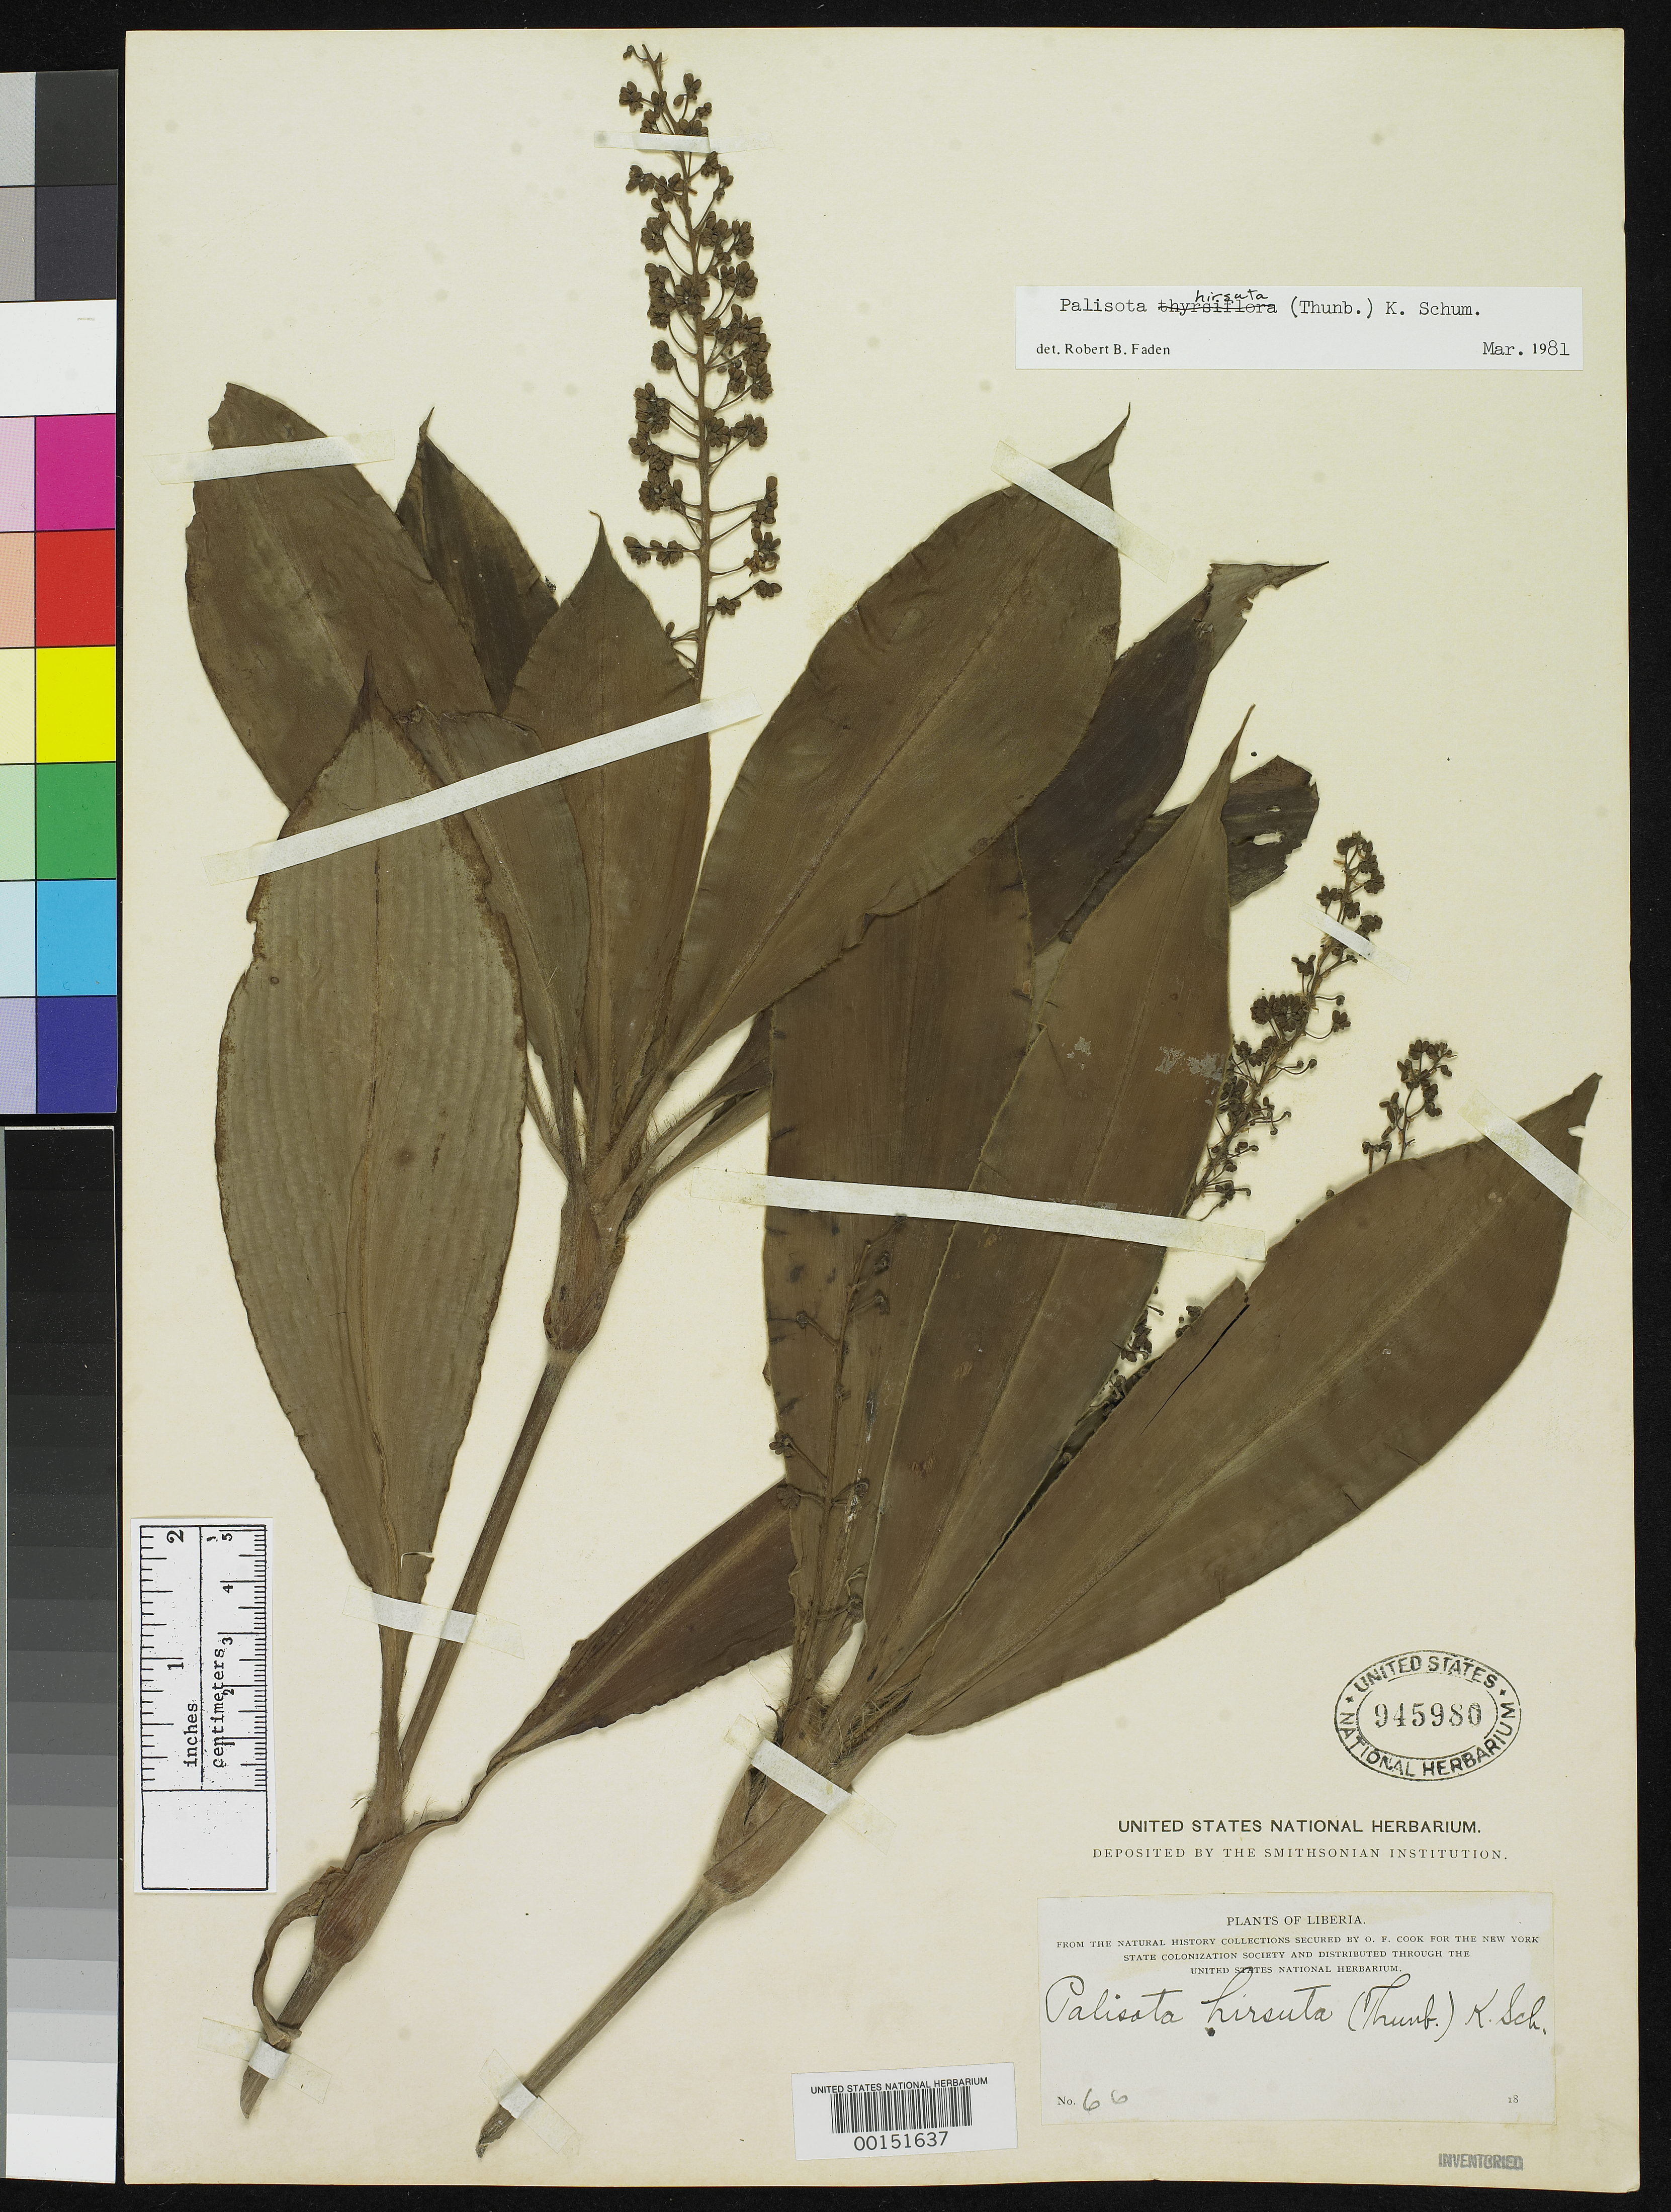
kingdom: Plantae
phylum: Tracheophyta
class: Liliopsida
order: Commelinales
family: Commelinaceae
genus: Palisota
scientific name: Palisota hirsuta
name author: (Thunb.) K. Schum.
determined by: Faden, Robert B., (US), Smithsonian Institution - National Museum of Natural History (UNITED STATES)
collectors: F. Straub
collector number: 66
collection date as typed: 18--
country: Liberia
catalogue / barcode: US 945980